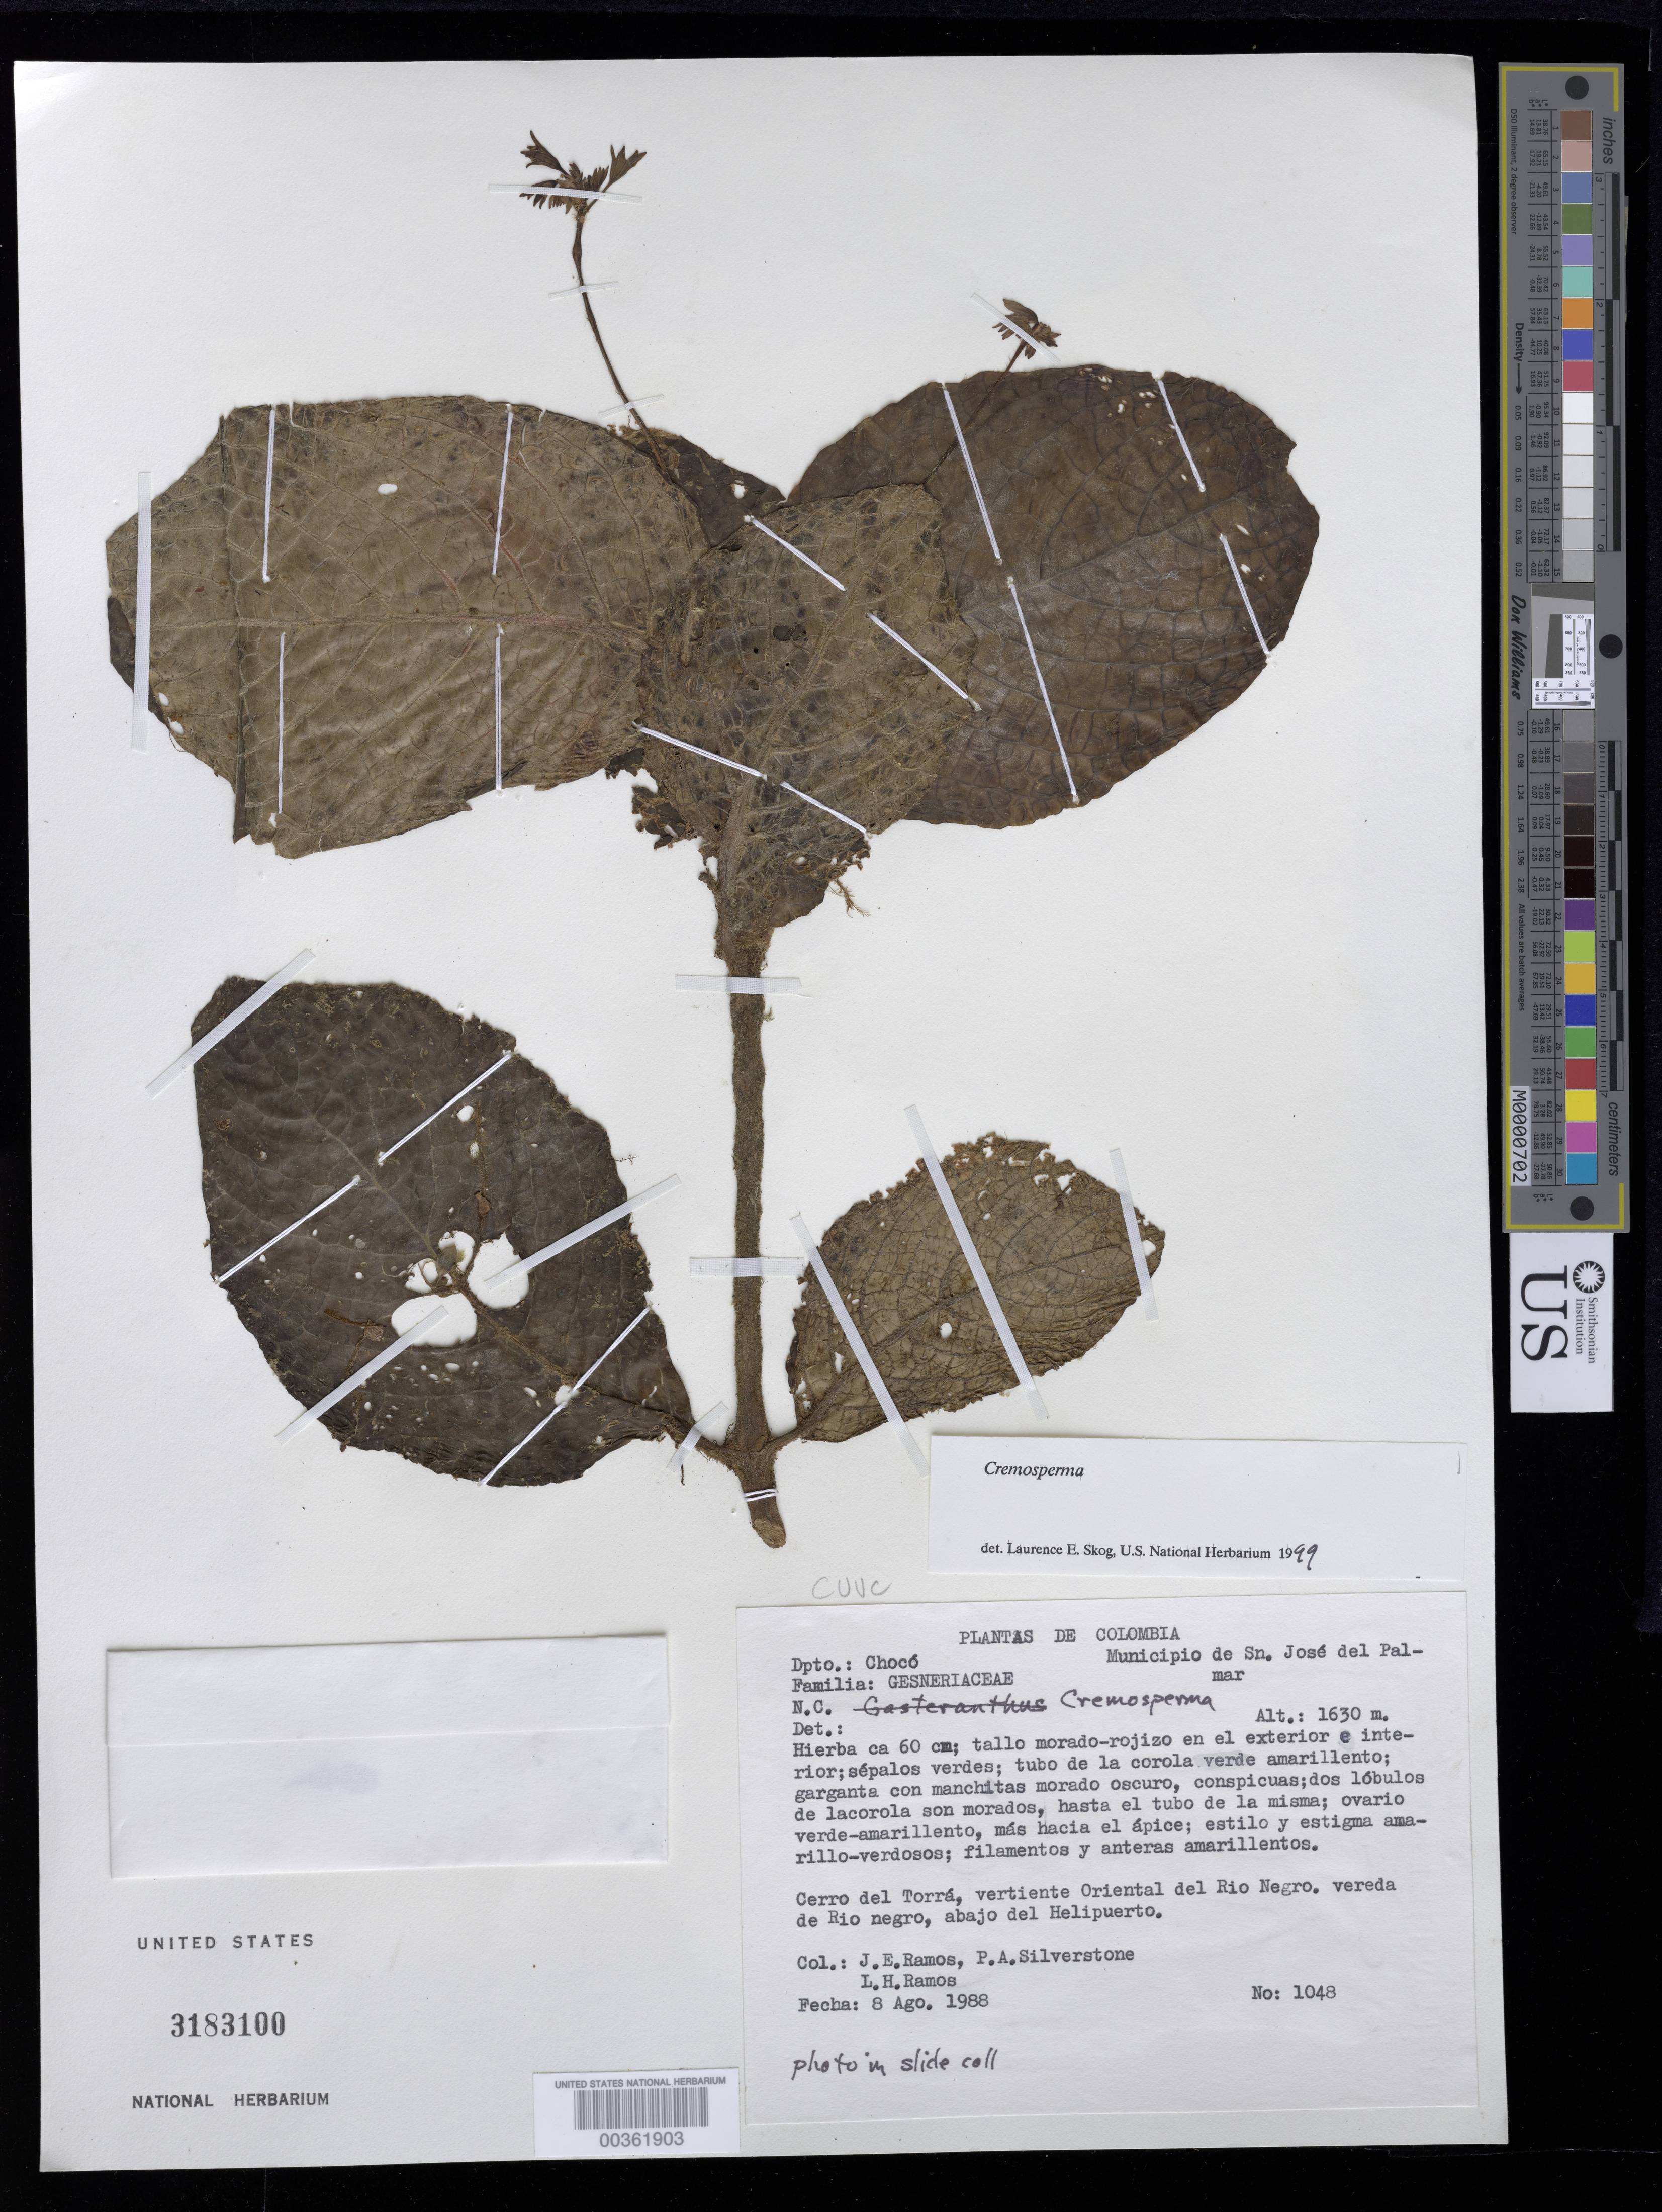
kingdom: Plantae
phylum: Tracheophyta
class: Magnoliopsida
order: Lamiales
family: Gesneriaceae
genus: Cremosperma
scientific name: Cremosperma sp.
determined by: Skog, Laurence E.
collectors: J. E. Ramos, P. A. Silverstone-Sopkin & L. Ramos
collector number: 1048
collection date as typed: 08 Aug 1988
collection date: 1988-08-08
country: Colombia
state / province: Chocó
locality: Mpio. de San José del Palmar; Cerro del Torrá, vertiente Oriental del Rio Negro, vereda de Rio negro, abajo del Helipuerto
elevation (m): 1630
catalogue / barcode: US 3183100